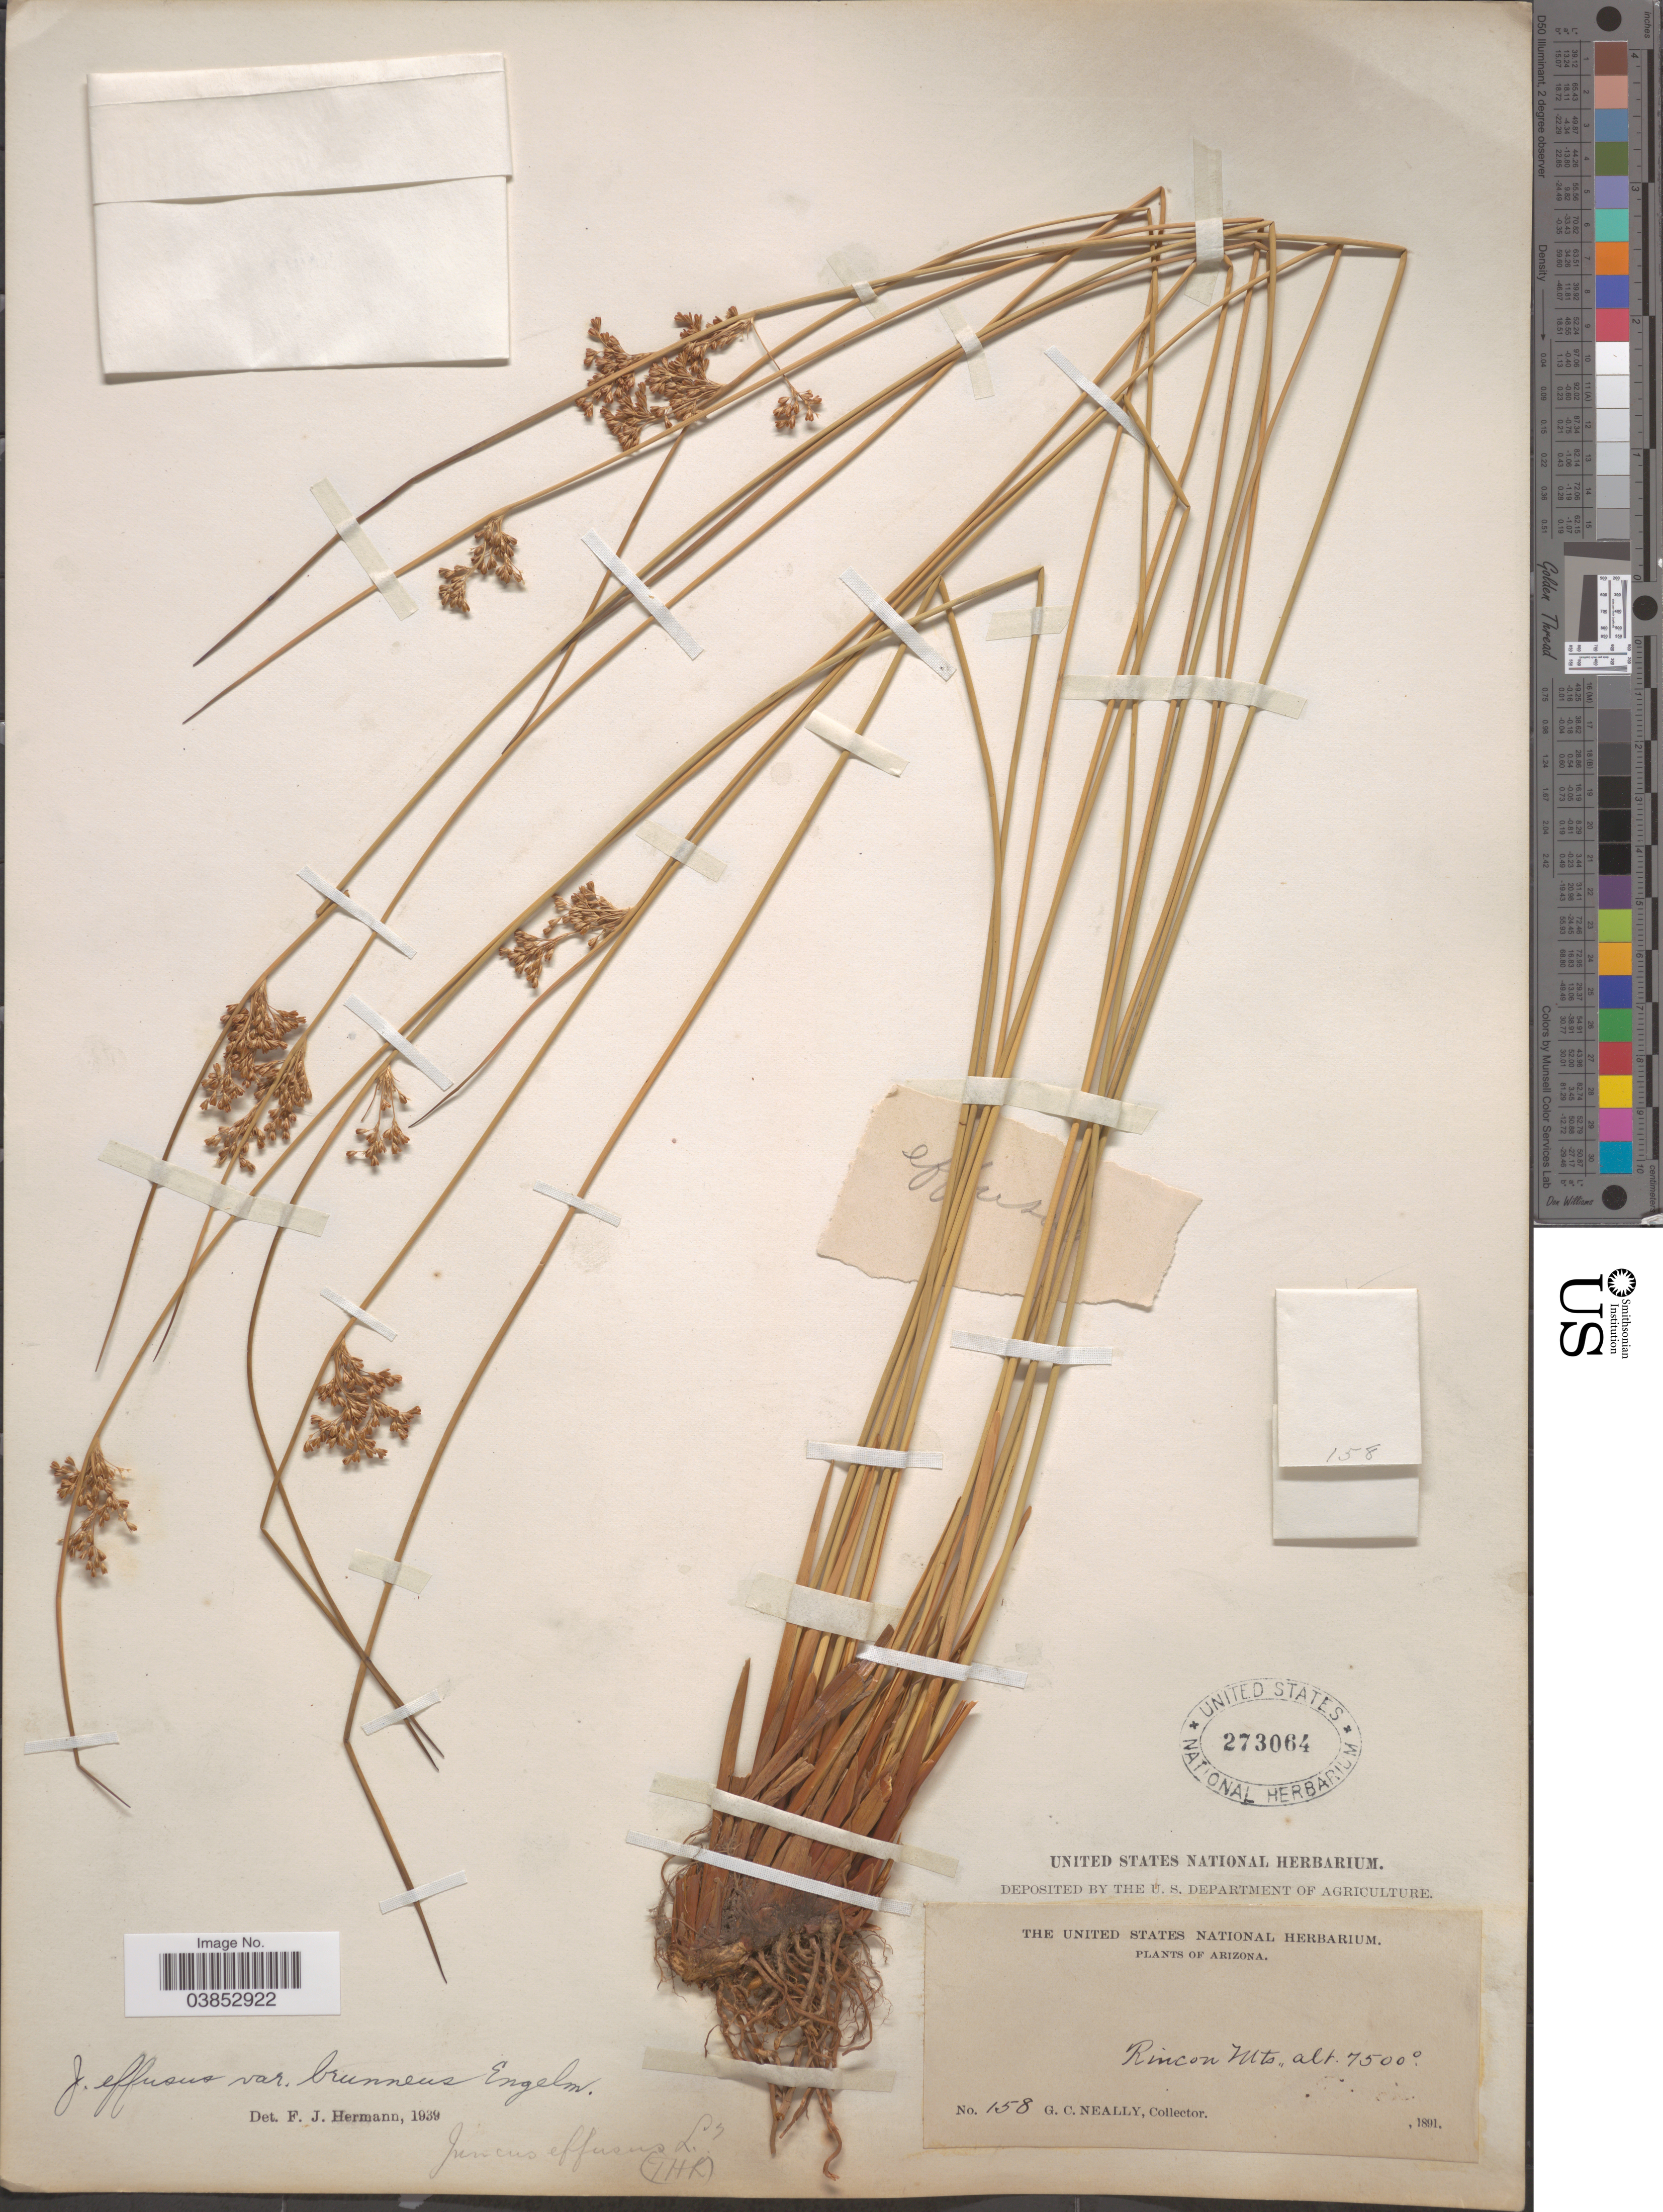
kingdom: Plantae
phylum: Tracheophyta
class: Liliopsida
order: Poales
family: Juncaceae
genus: Juncus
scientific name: Juncus effusus var. brunneus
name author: Engelm.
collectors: G. Neally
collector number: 158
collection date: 1891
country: United States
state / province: Arizona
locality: Rincon Mts.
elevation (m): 2286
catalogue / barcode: US 273064